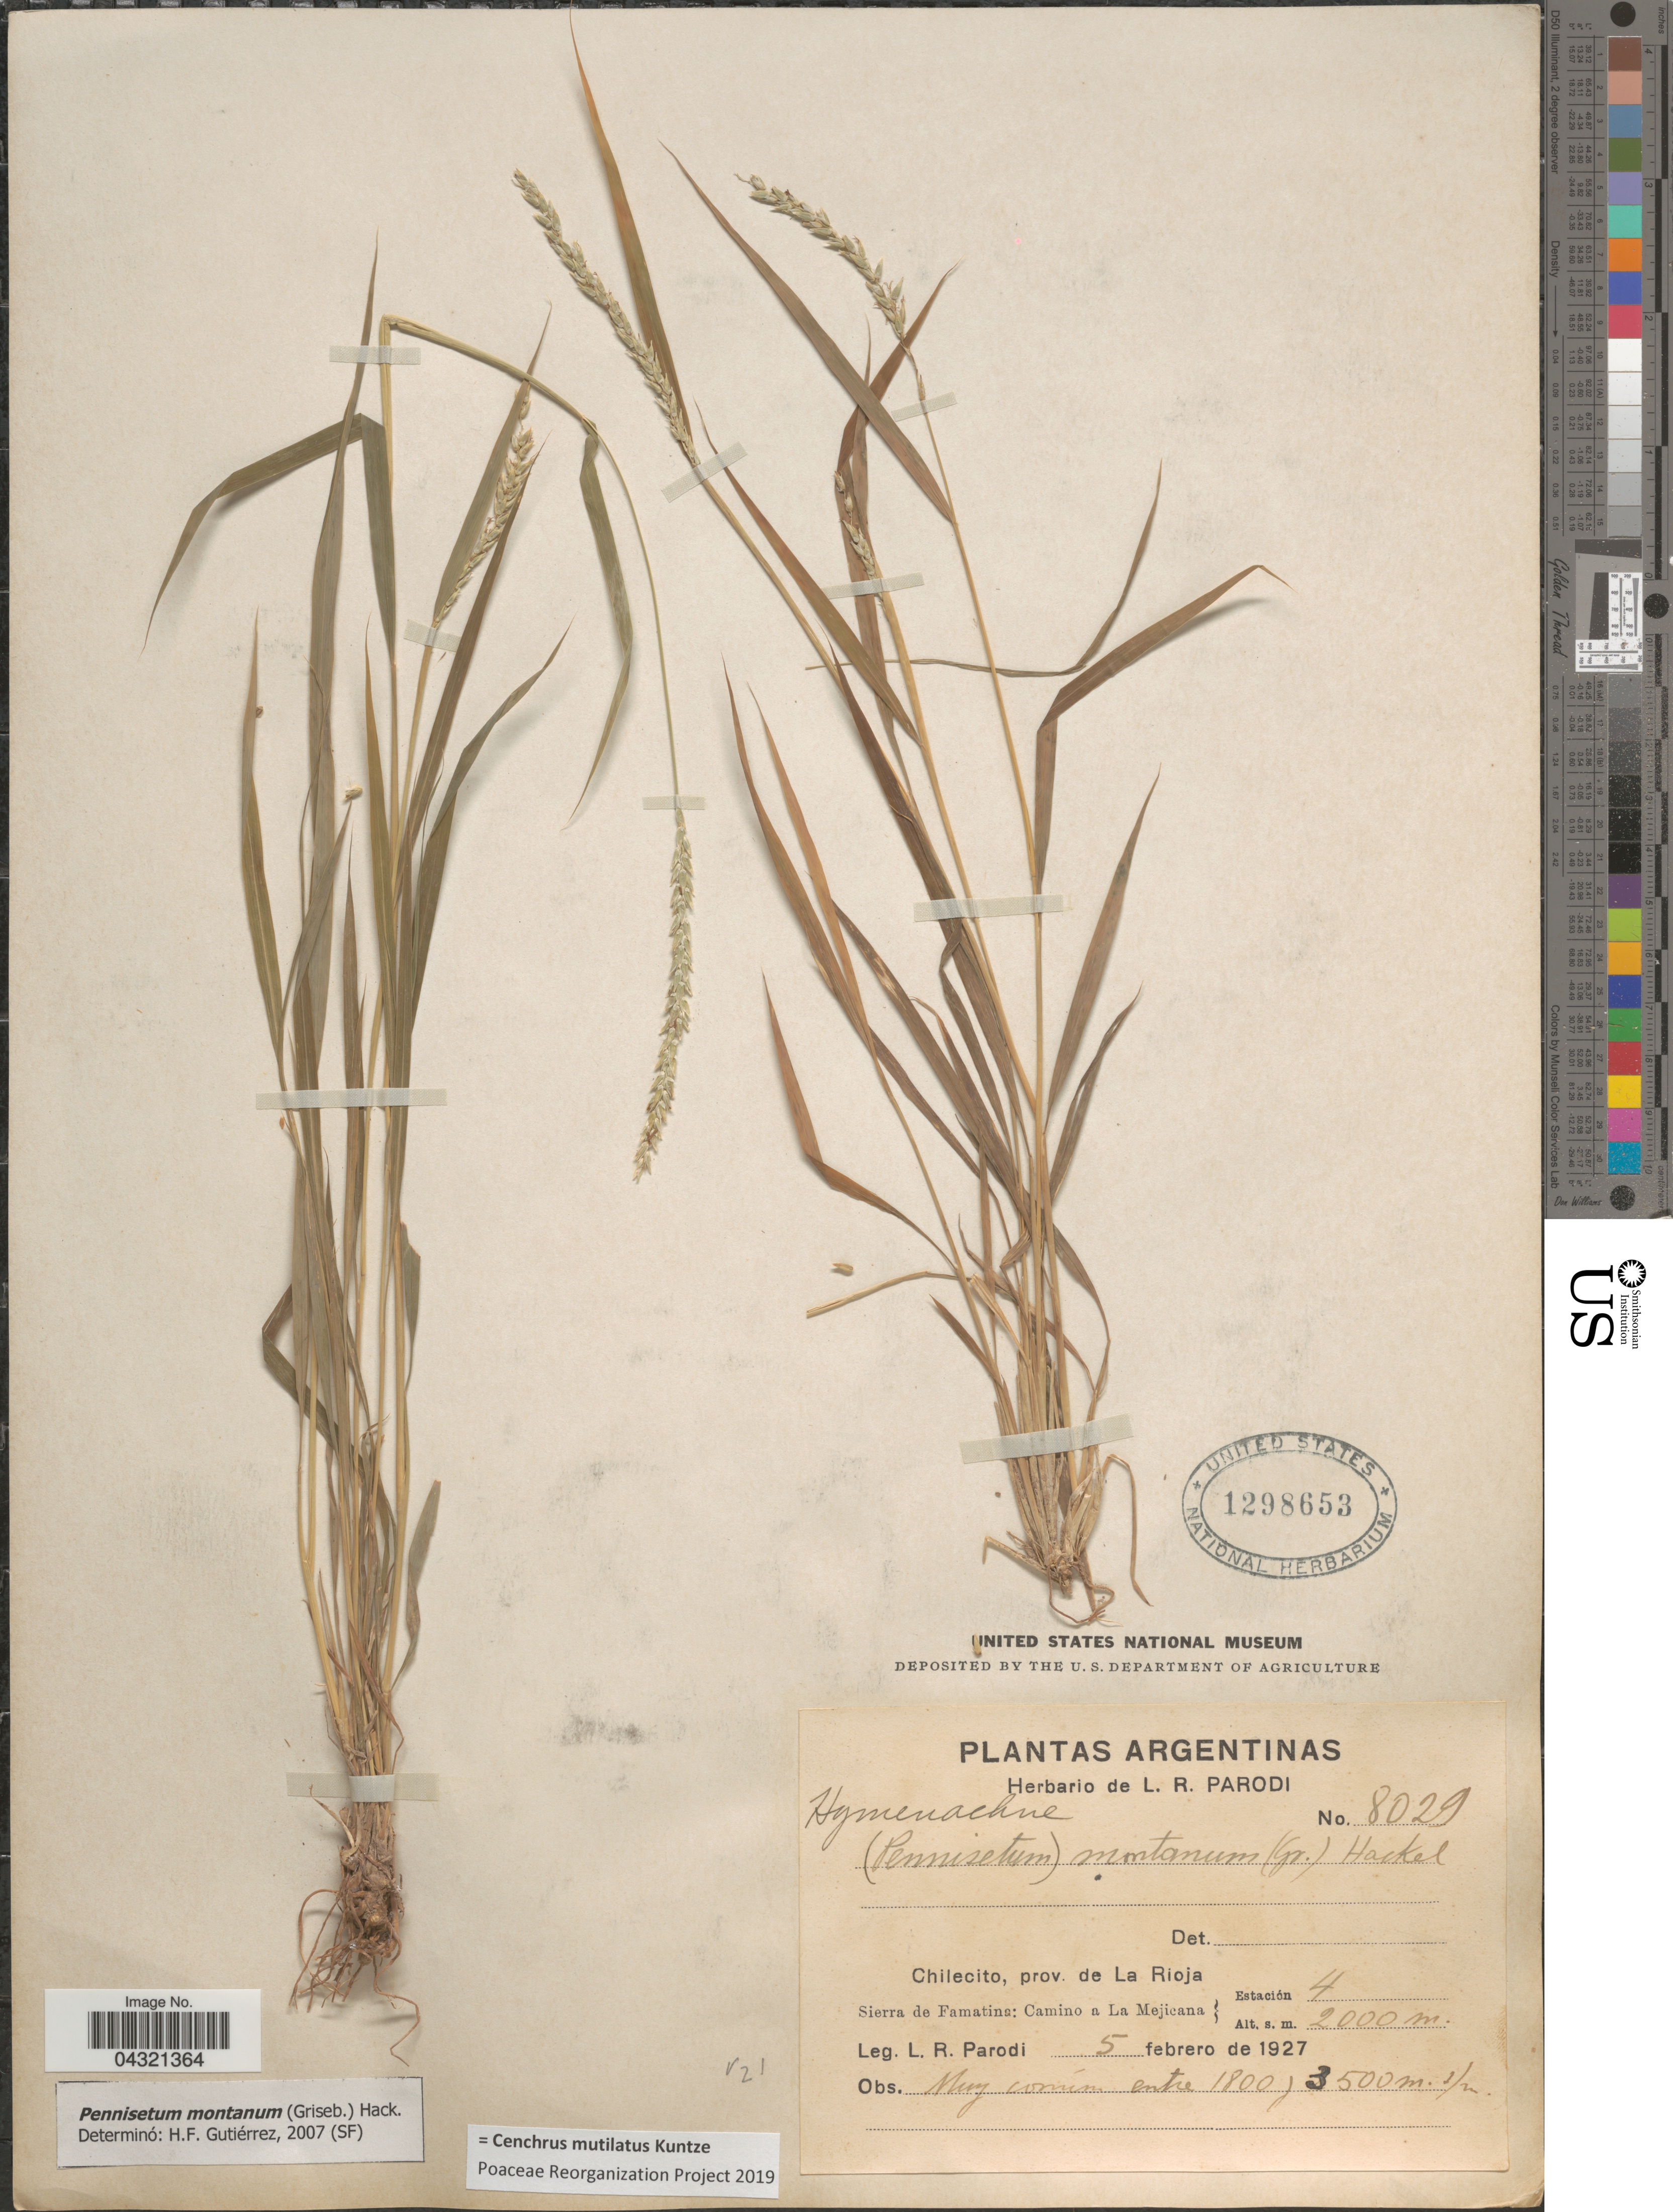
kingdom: Plantae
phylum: Tracheophyta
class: Liliopsida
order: Poales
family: Poaceae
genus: Cenchrus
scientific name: Cenchrus mutilatus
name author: Kuntze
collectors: L. R. Parodi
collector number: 8029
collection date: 1927-02-05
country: Argentina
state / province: La Rioja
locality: Chilecito. Sierra de Famatino: Camino a La Mejicana. Estación 4.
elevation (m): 2000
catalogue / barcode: US 1298653